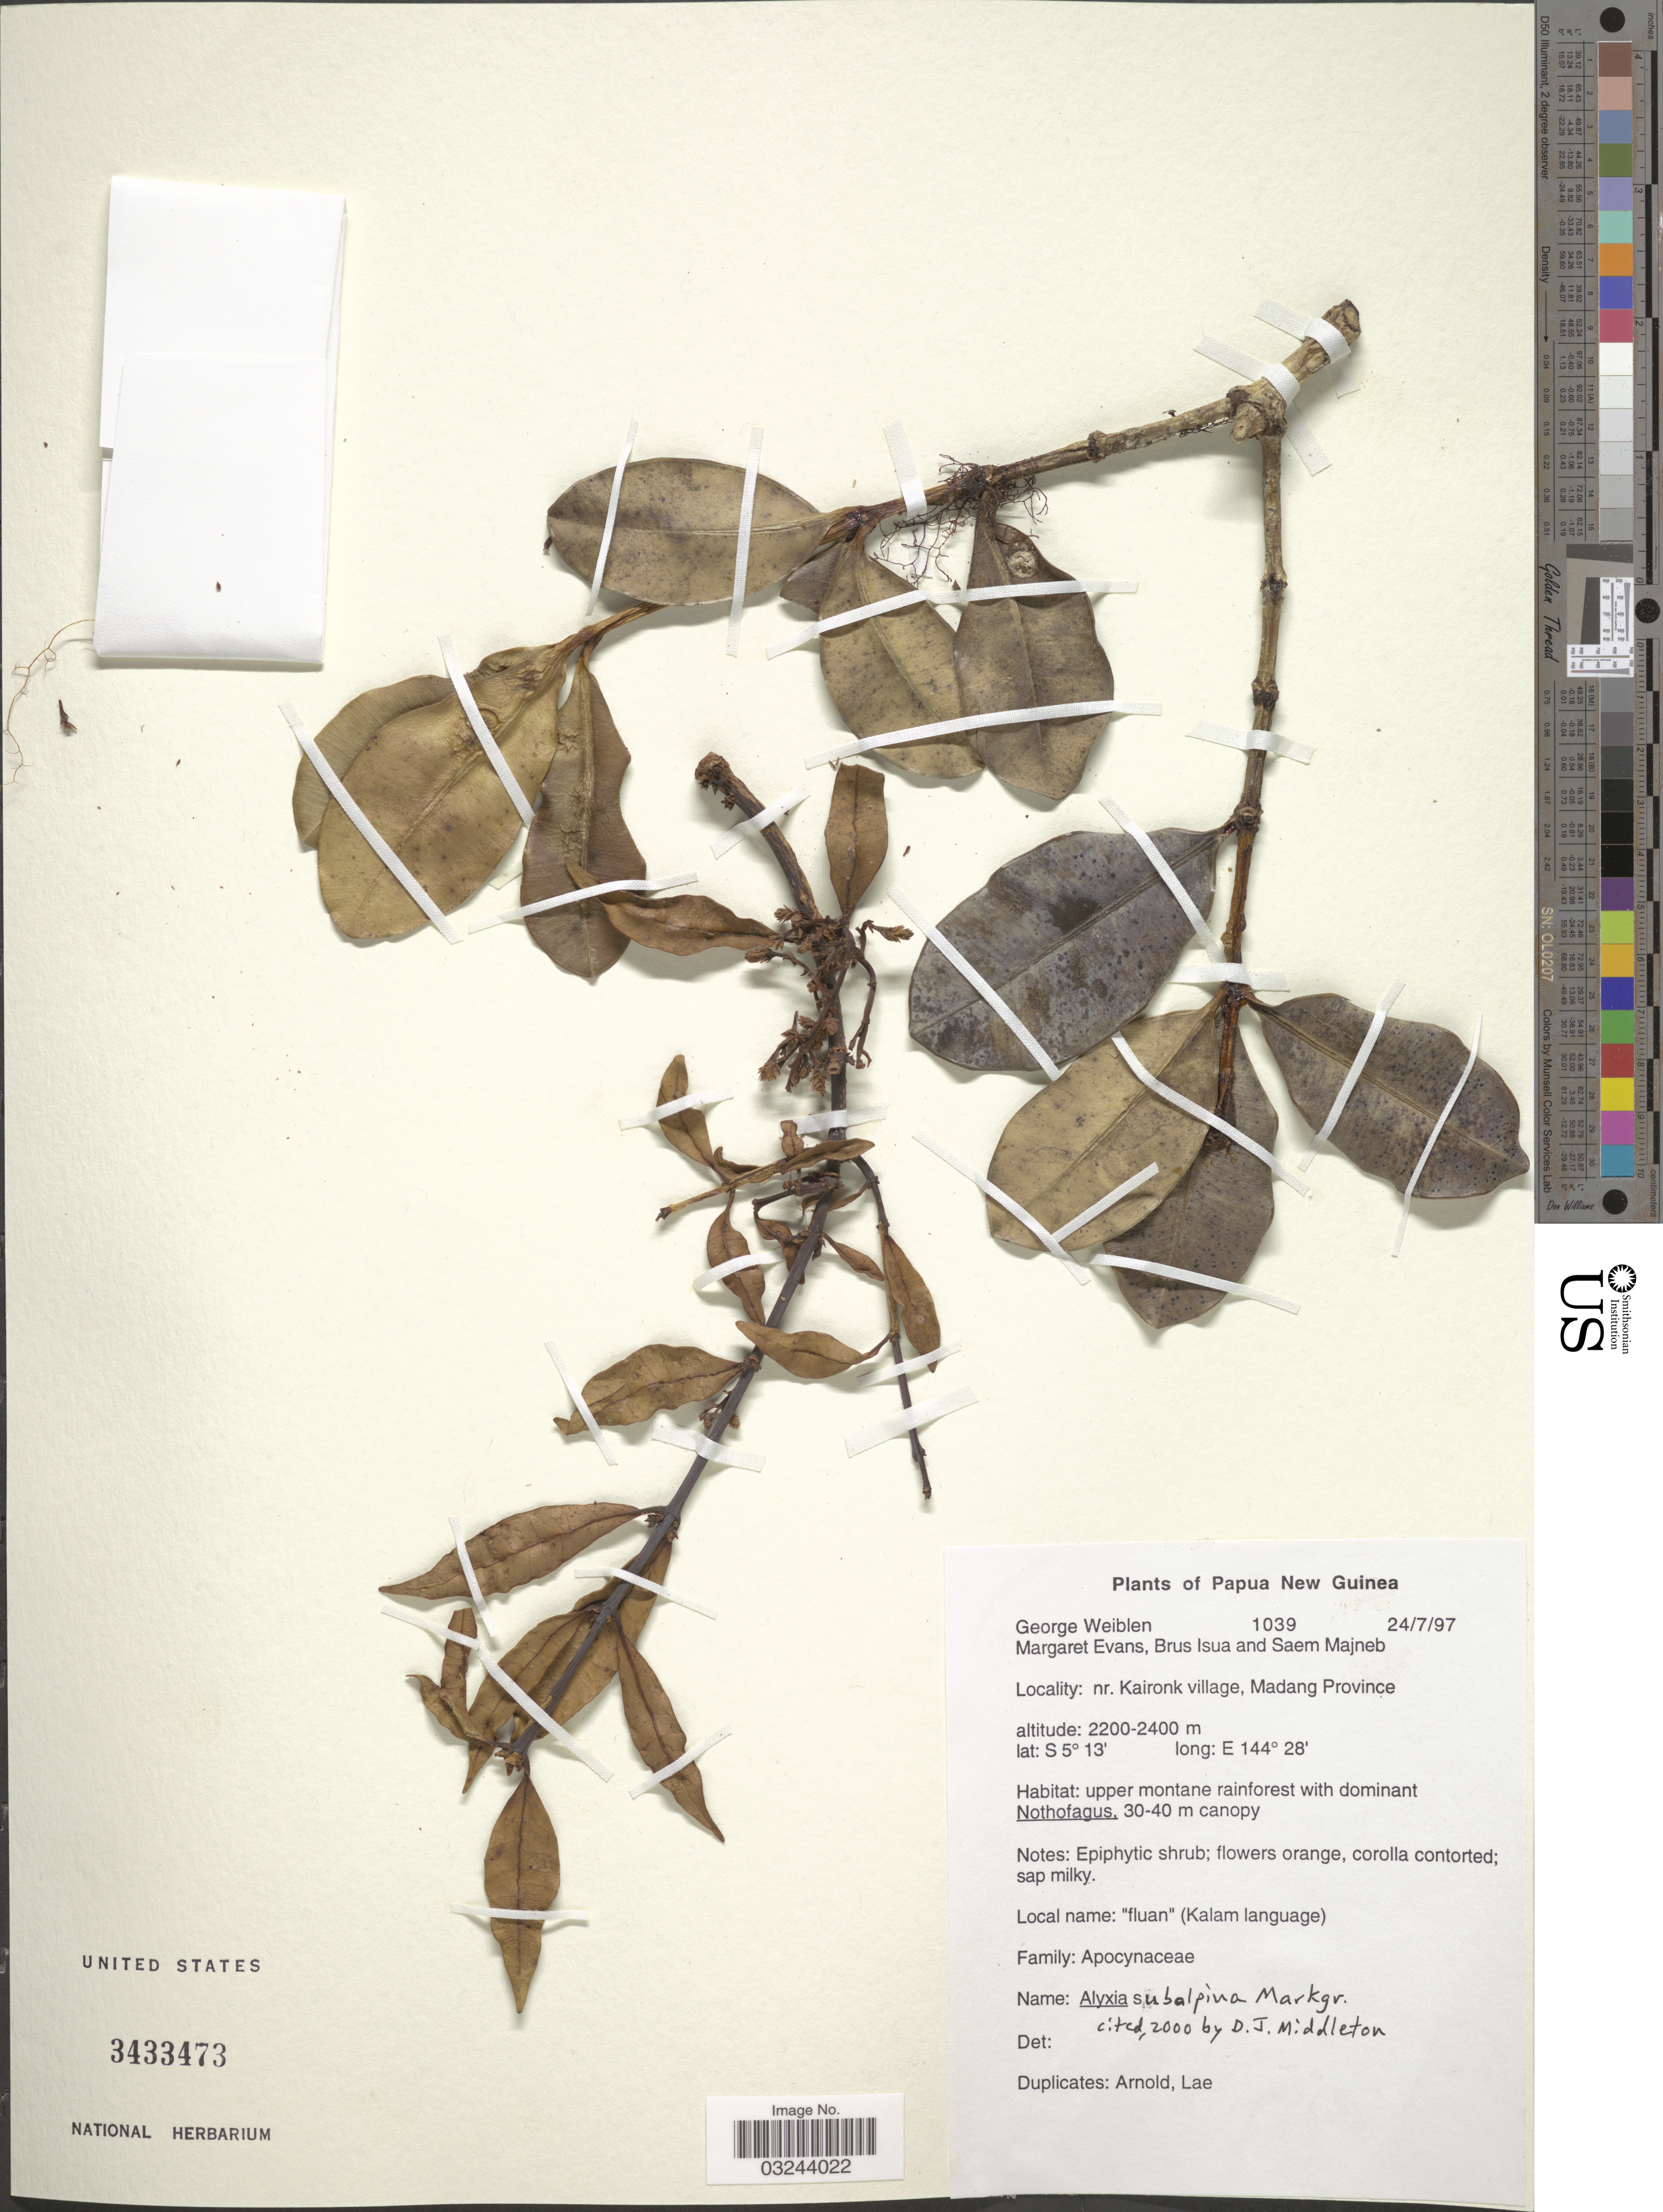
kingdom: Plantae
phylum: Tracheophyta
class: Magnoliopsida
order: Gentianales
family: Apocynaceae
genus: Alyxia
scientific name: Alyxia subalpina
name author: Markgr.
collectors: G. D. Weiblen, M. Evans, B. Isua & S. Majneb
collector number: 1039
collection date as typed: Transcribed d/m/y: 24/7/97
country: Papua New Guinea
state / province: Madang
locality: Nr. Kaironk village.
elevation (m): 2200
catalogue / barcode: US 3433473